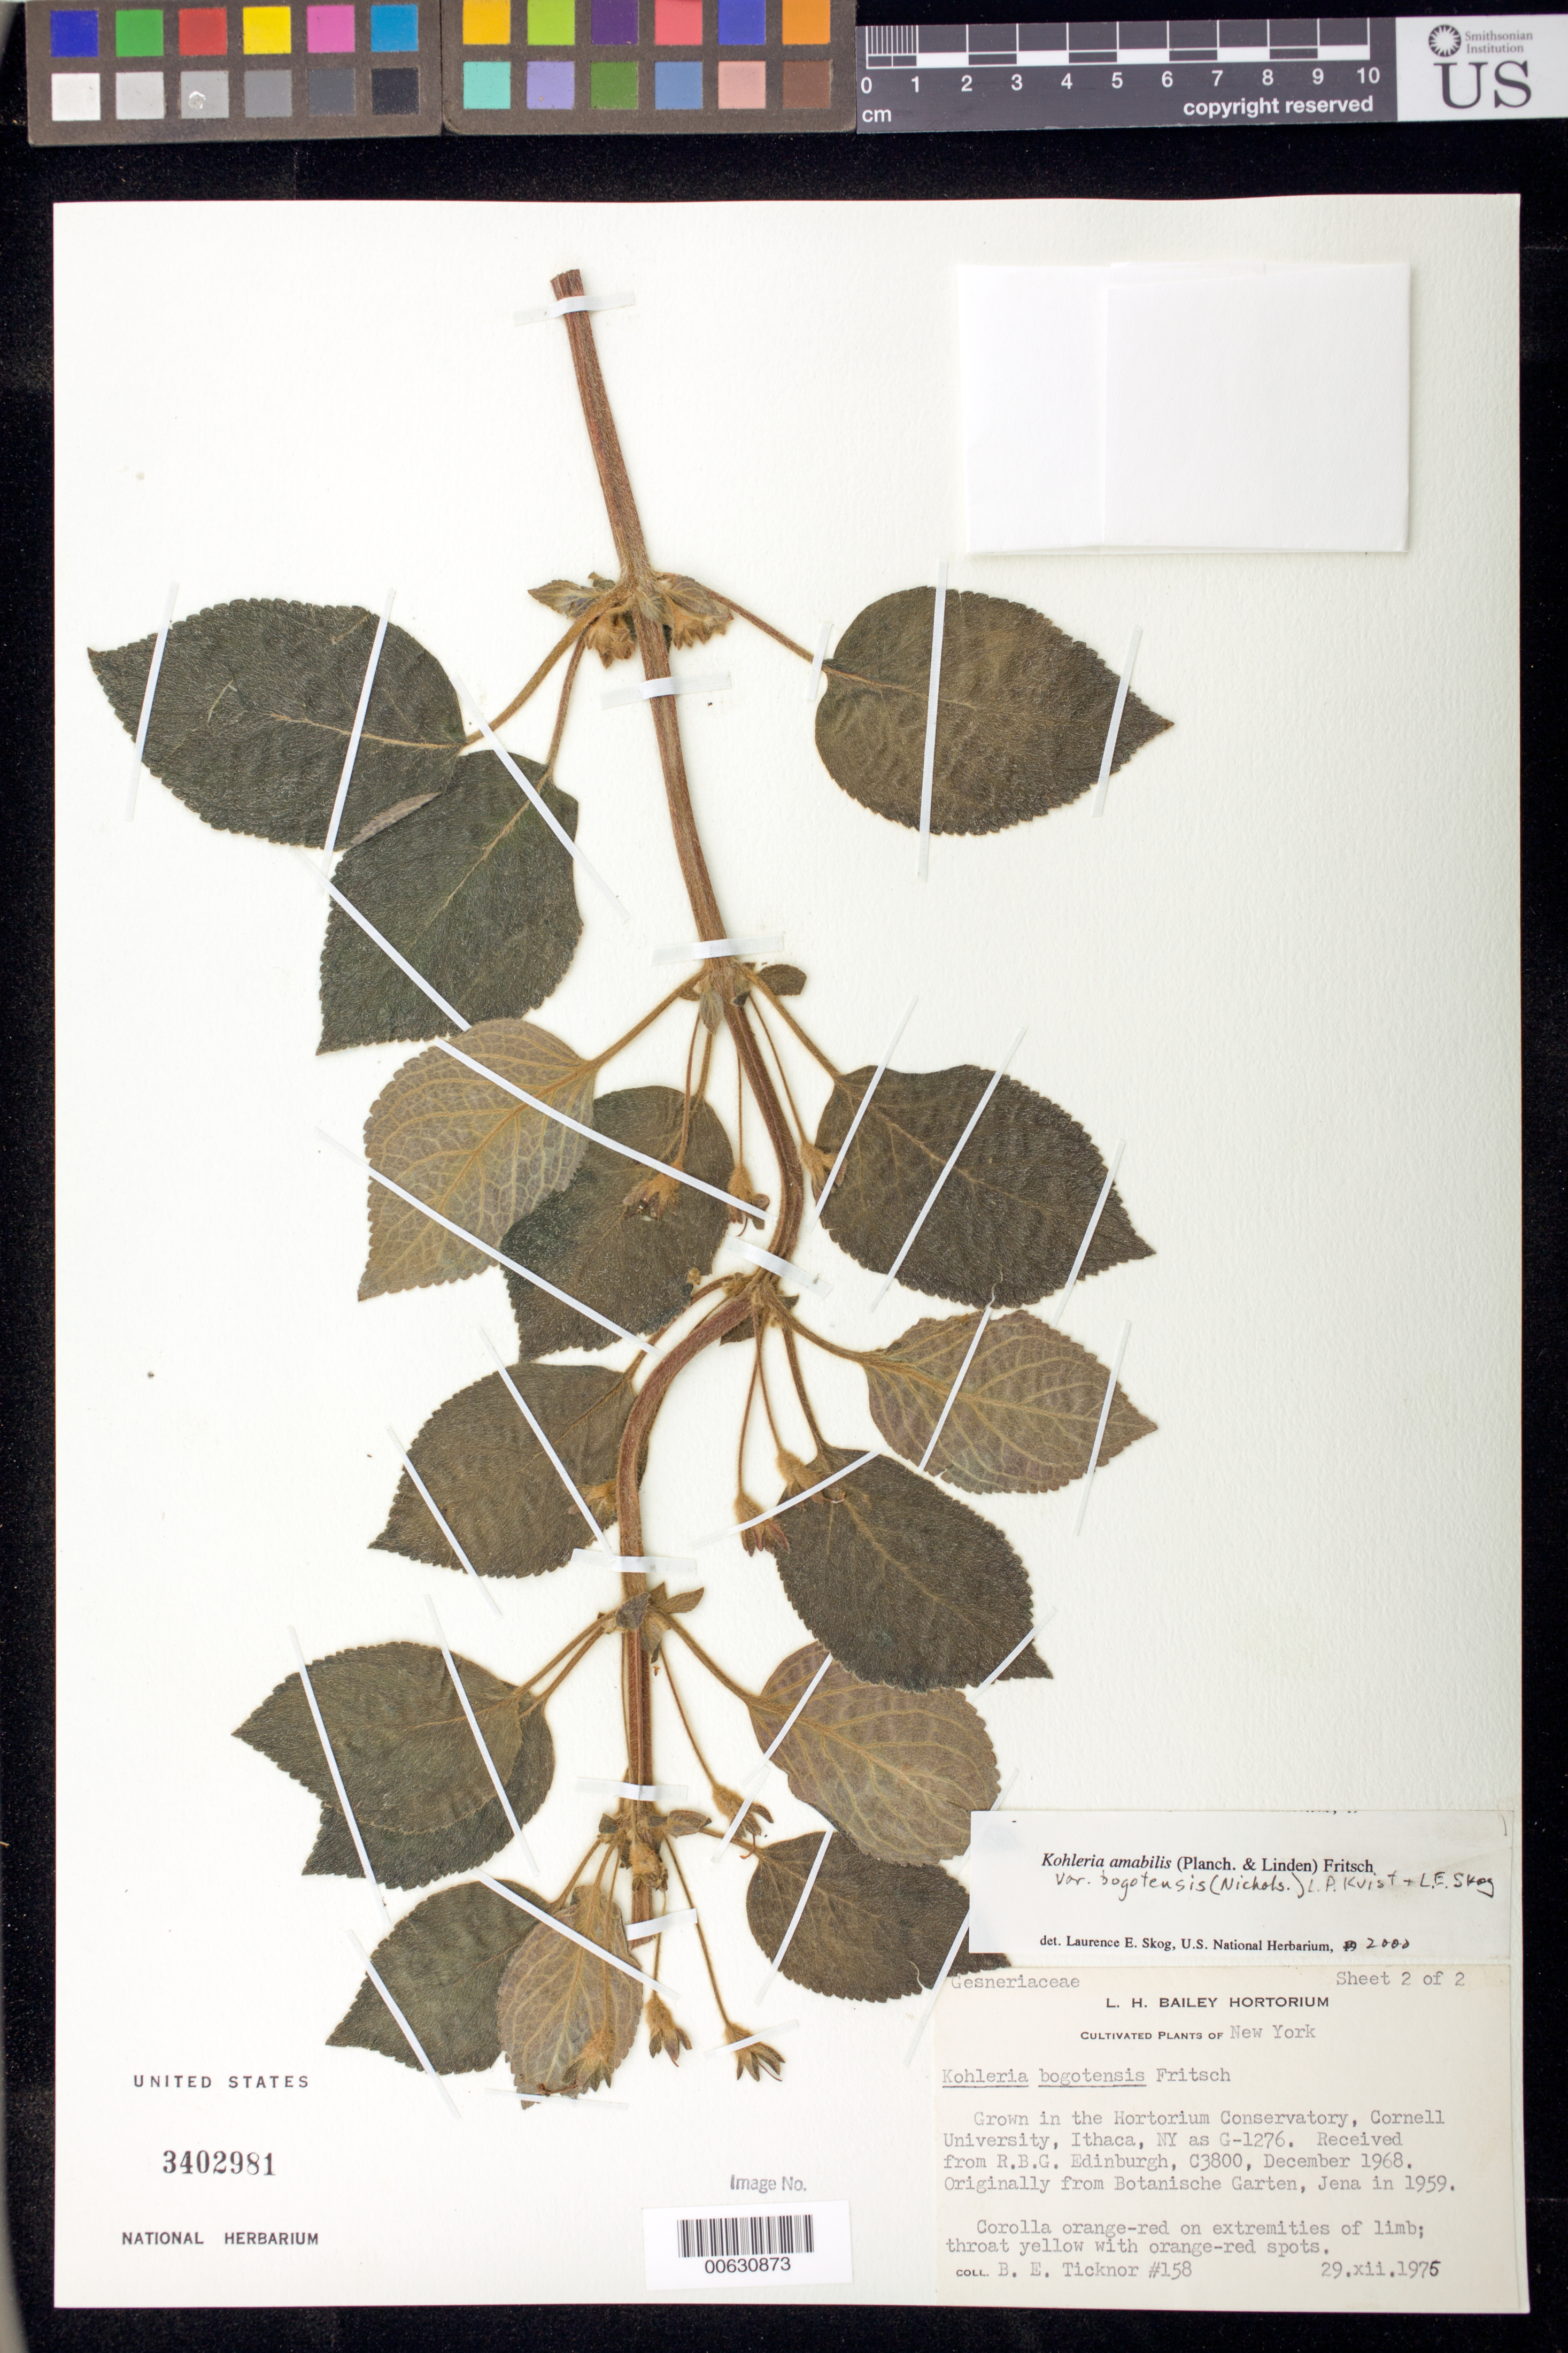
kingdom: Plantae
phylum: Tracheophyta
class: Magnoliopsida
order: Lamiales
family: Gesneriaceae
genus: Kohleria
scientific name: Kohleria amabilis var. bogotensis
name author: (G. Nicholson) L.P. Kvist & L.E. Skog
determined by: Skog, Laurence E.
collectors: B. Ticknor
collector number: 158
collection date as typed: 29 Dec 1975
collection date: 1975-12-29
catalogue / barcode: US 3402981